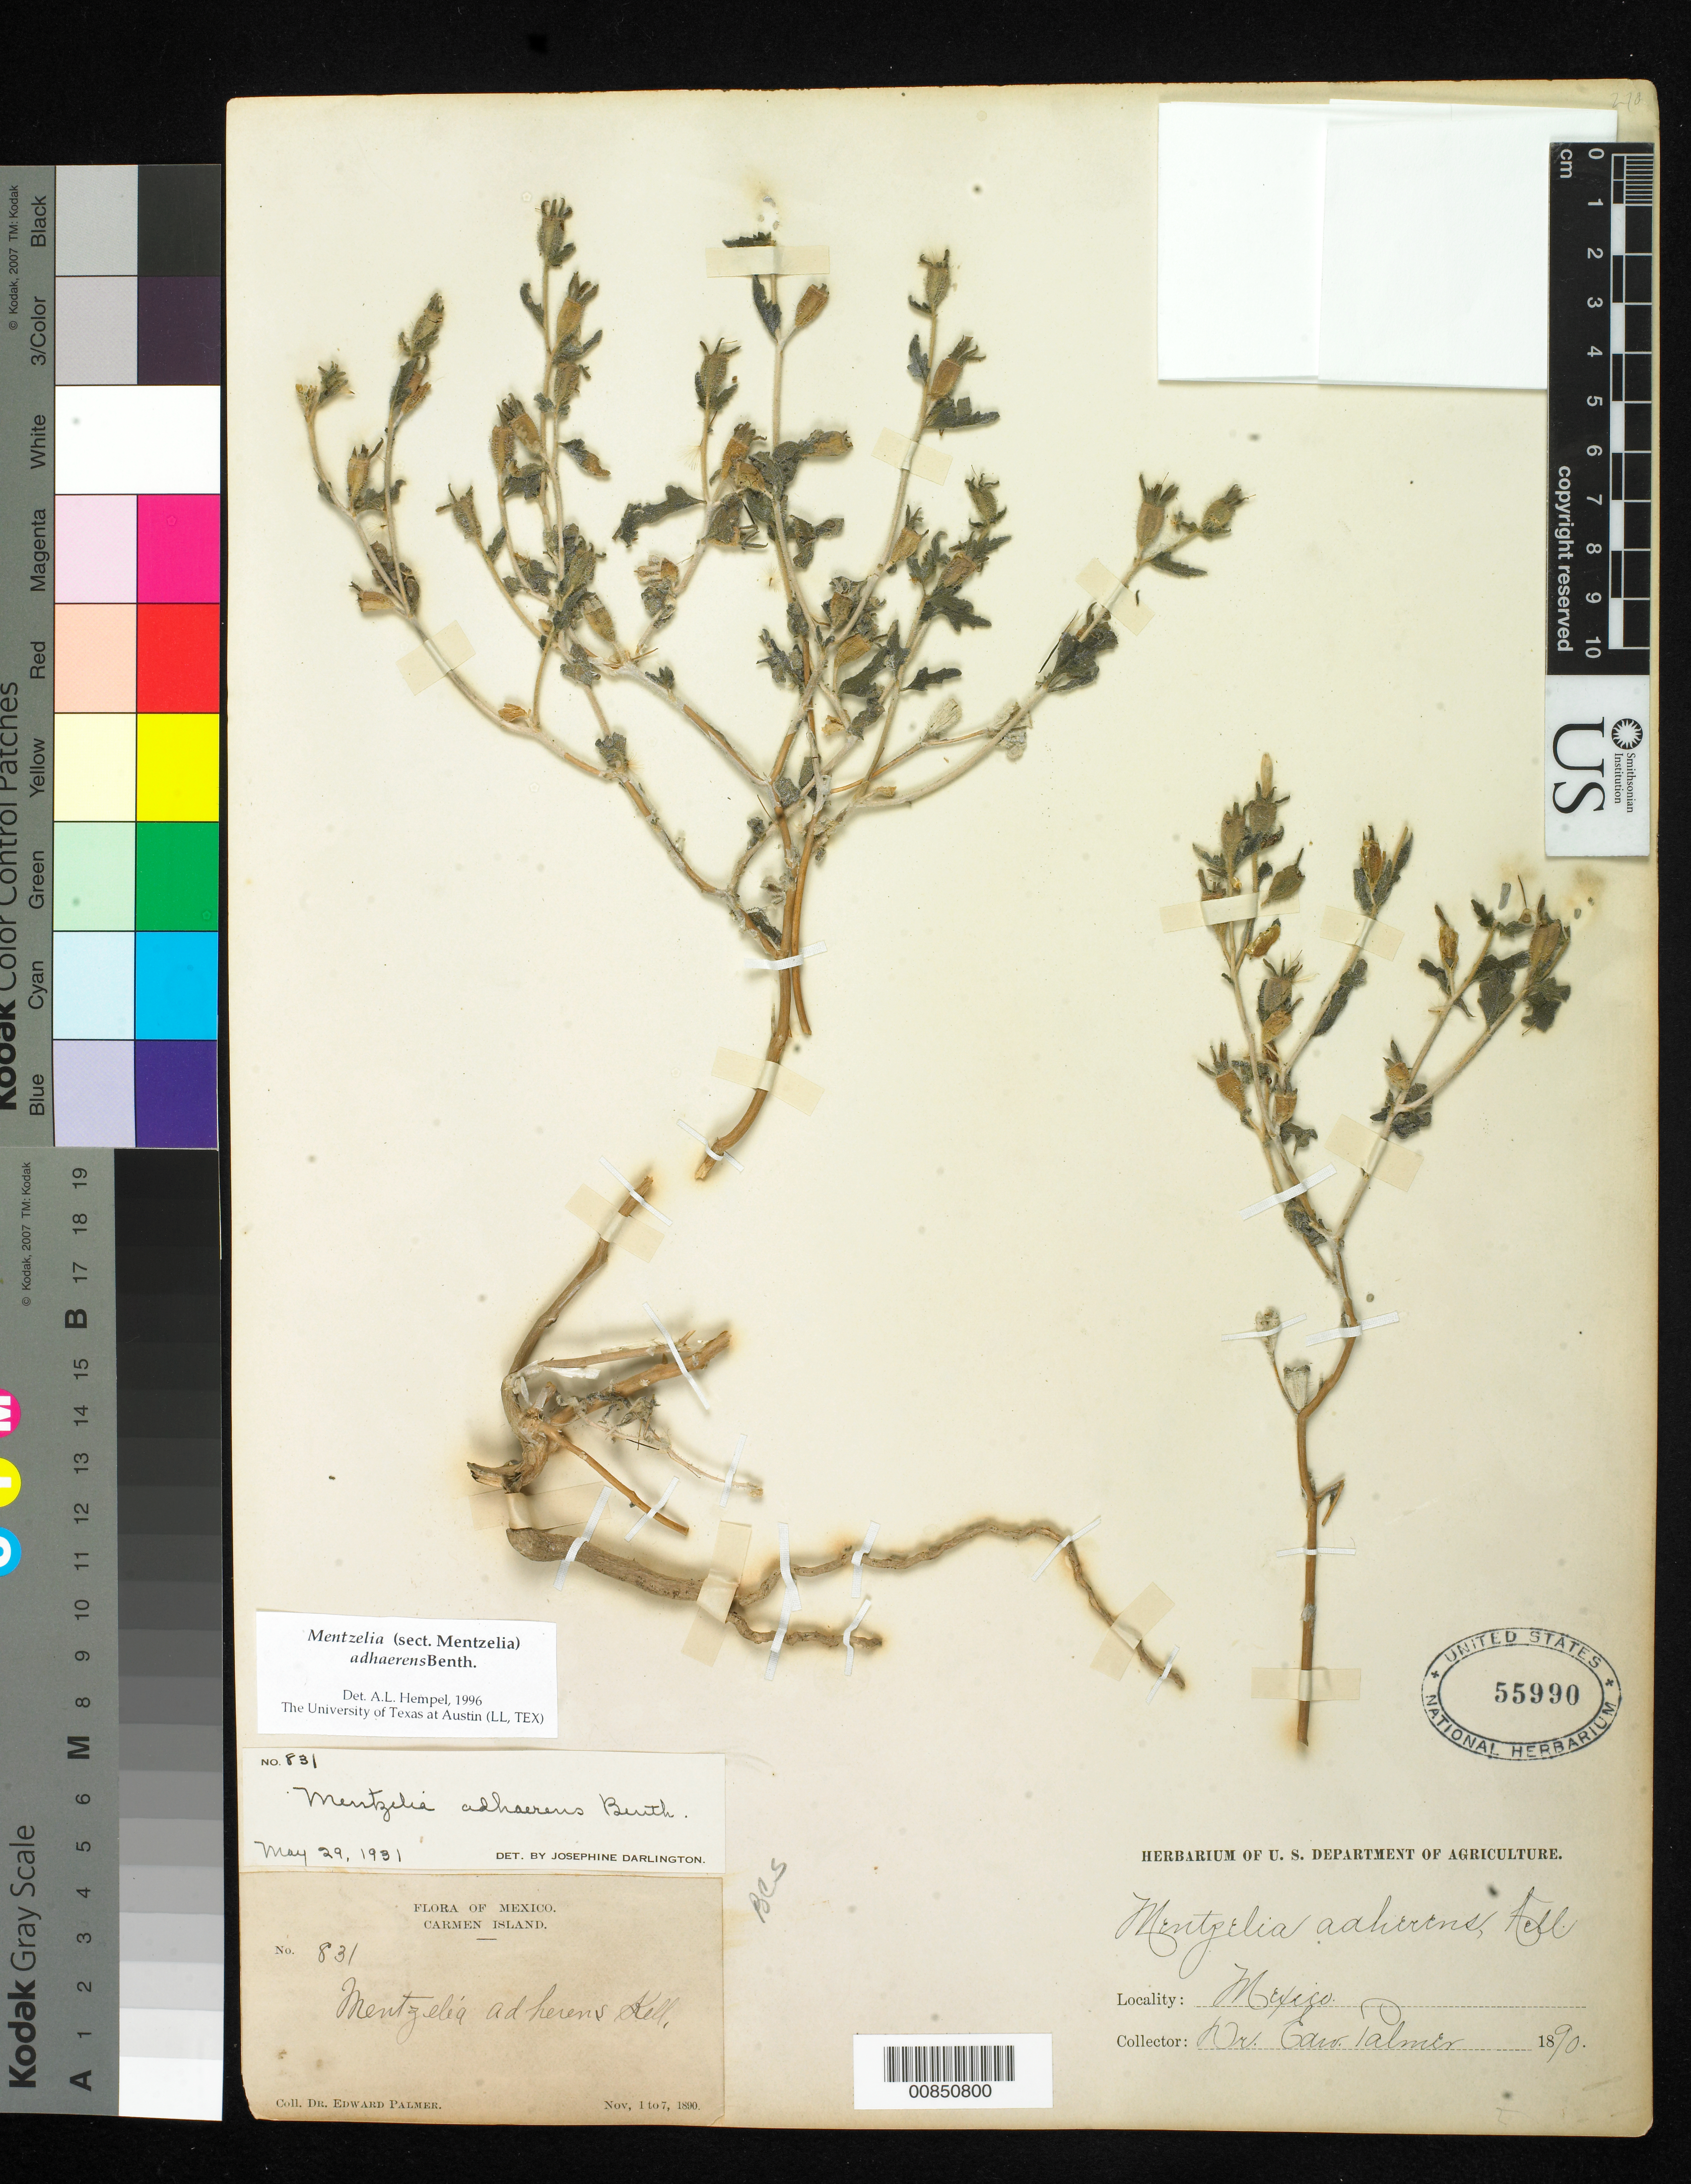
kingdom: Plantae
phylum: Tracheophyta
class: Magnoliopsida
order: Cornales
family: Loasaceae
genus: Mentzelia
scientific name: Mentzelia adhaerens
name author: Benth.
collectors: E. Palmer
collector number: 831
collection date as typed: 01 Nov 1890 to 07 Nov 1890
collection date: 1890-11-01/1890-11-07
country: Mexico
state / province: Baja California Sur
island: Carmen I.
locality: Carmen Island, Baja California Sur.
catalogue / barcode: US 55990